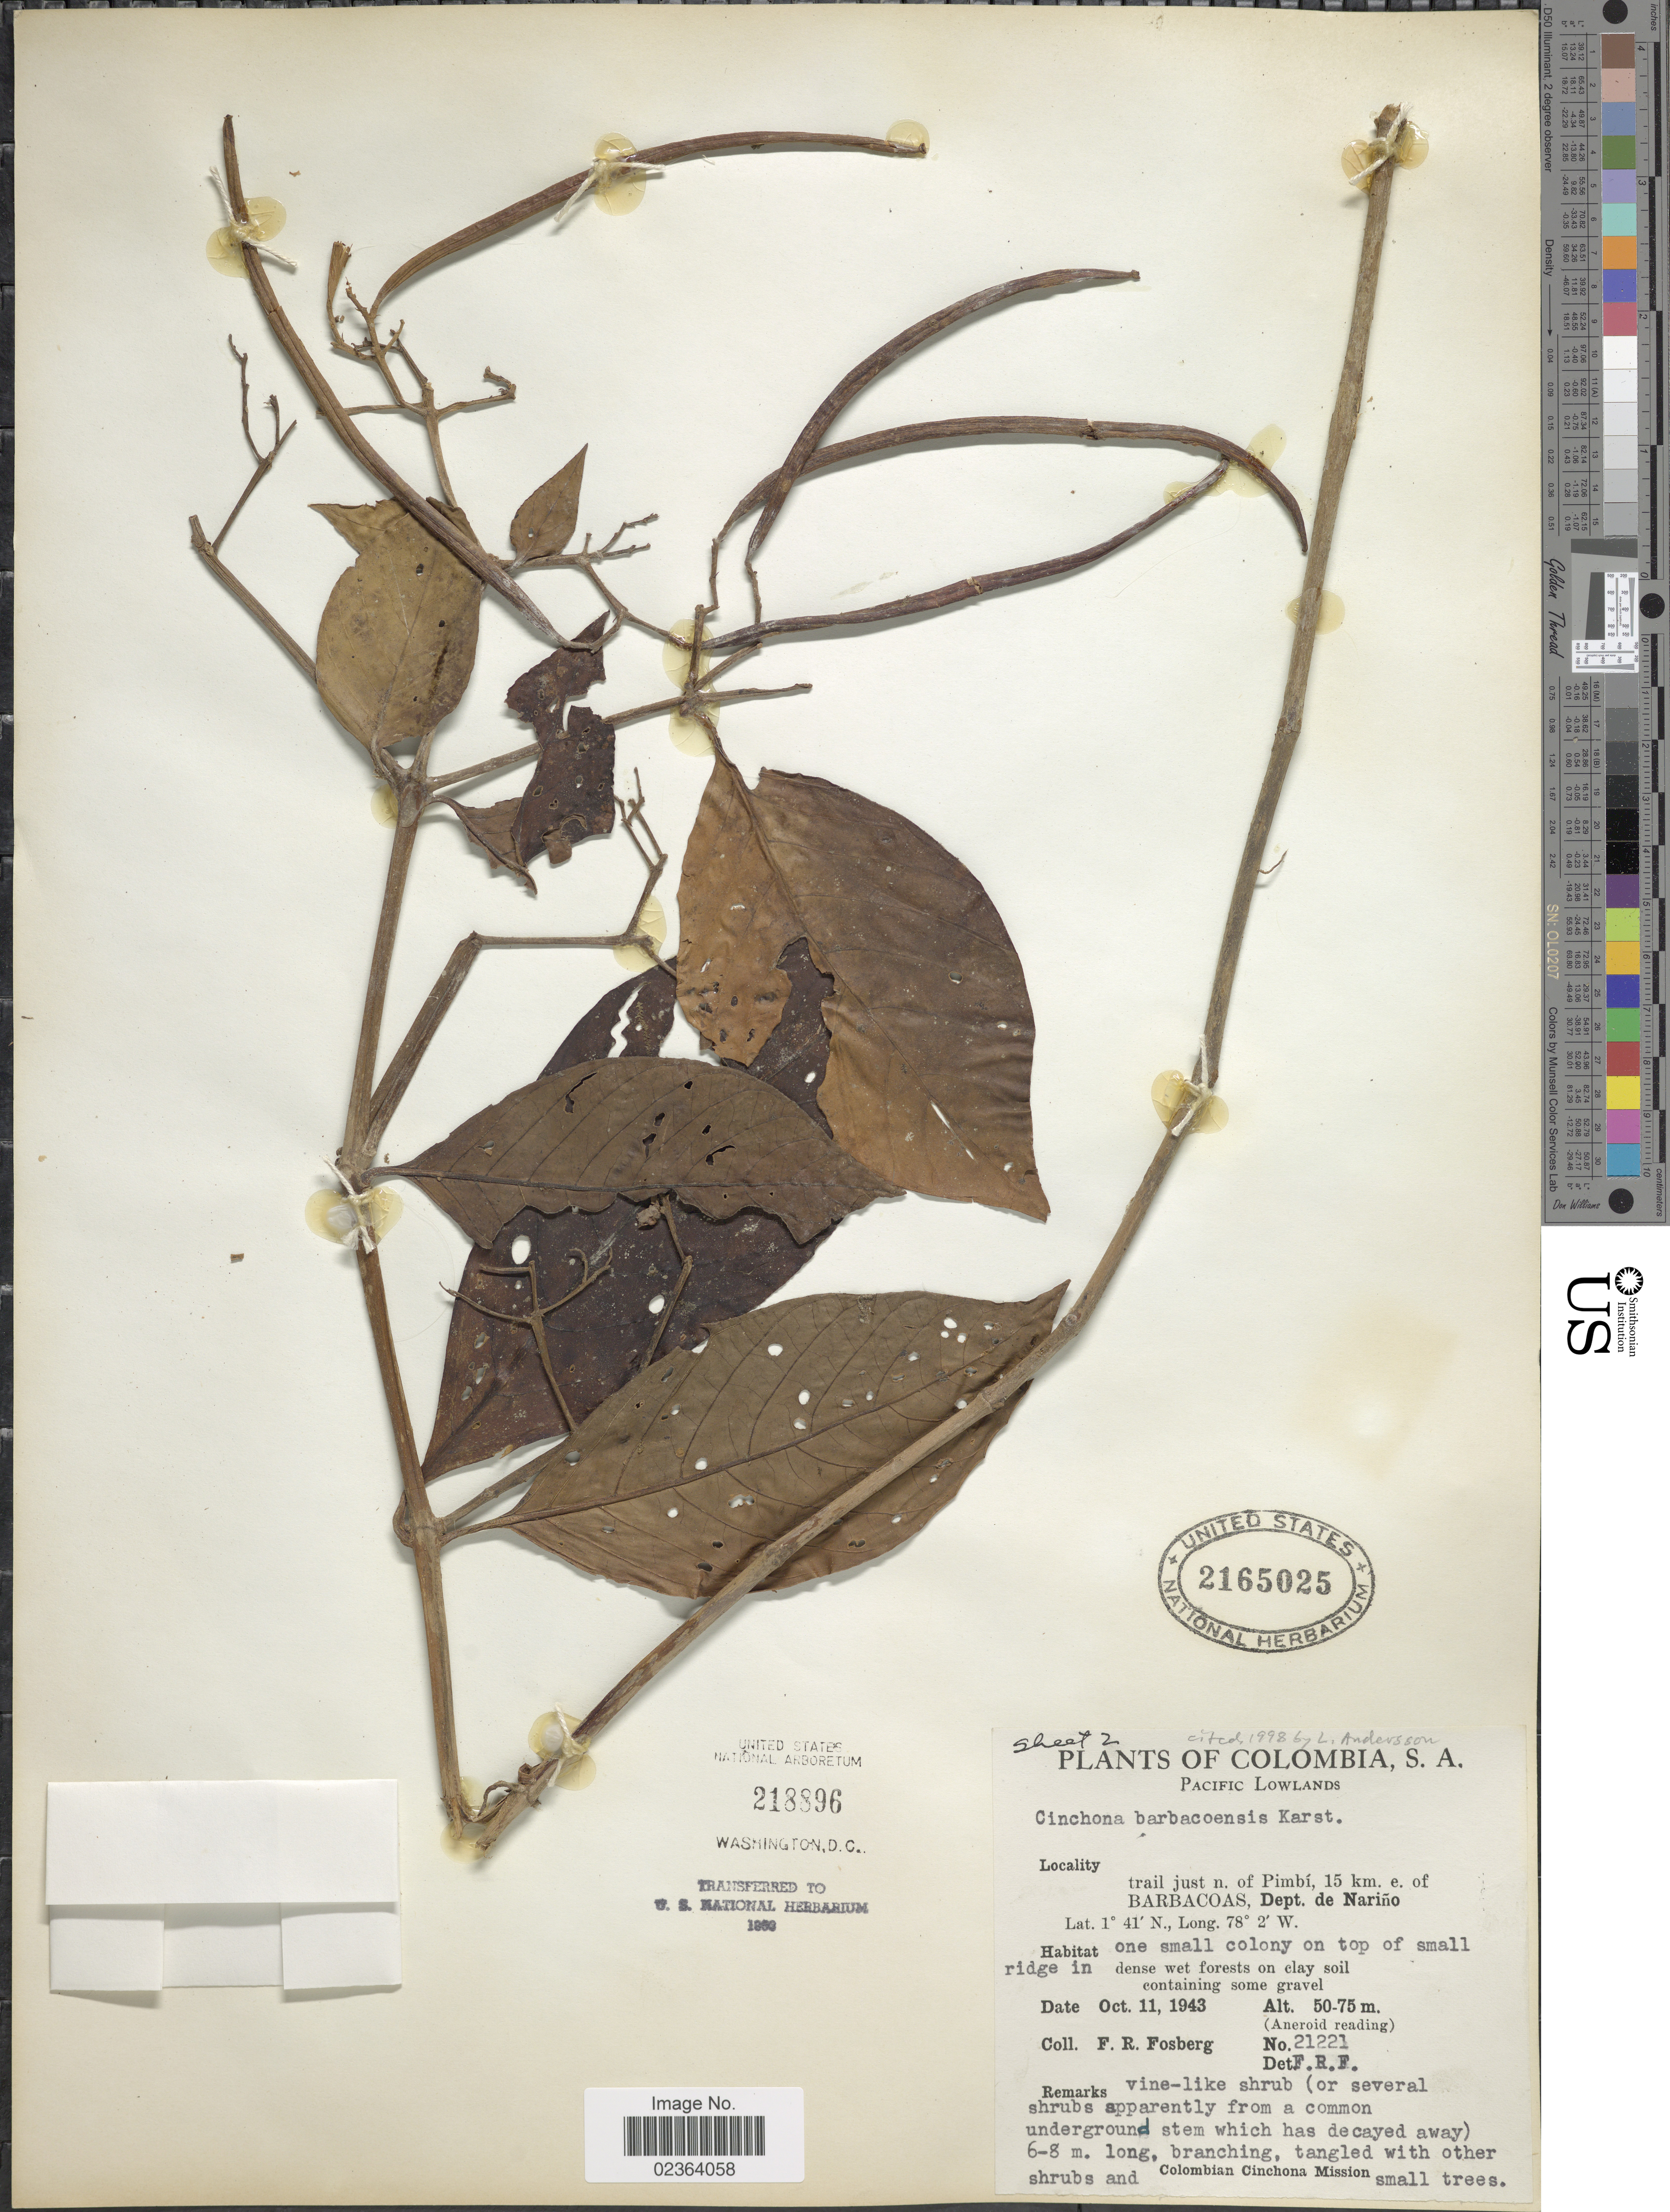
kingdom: Plantae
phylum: Tracheophyta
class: Magnoliopsida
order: Gentianales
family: Rubiaceae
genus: Cinchona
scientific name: Cinchona barbacoensis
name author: L.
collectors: F. R. Fosberg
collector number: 21221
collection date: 1943-10-11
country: Colombia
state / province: Nariño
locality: Pacific Lowlands, trail just n. of Pimbi, 15 km. e. of Barbacoas, Dept. de Narino, Colombia, S.A.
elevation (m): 50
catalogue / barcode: US 2165025